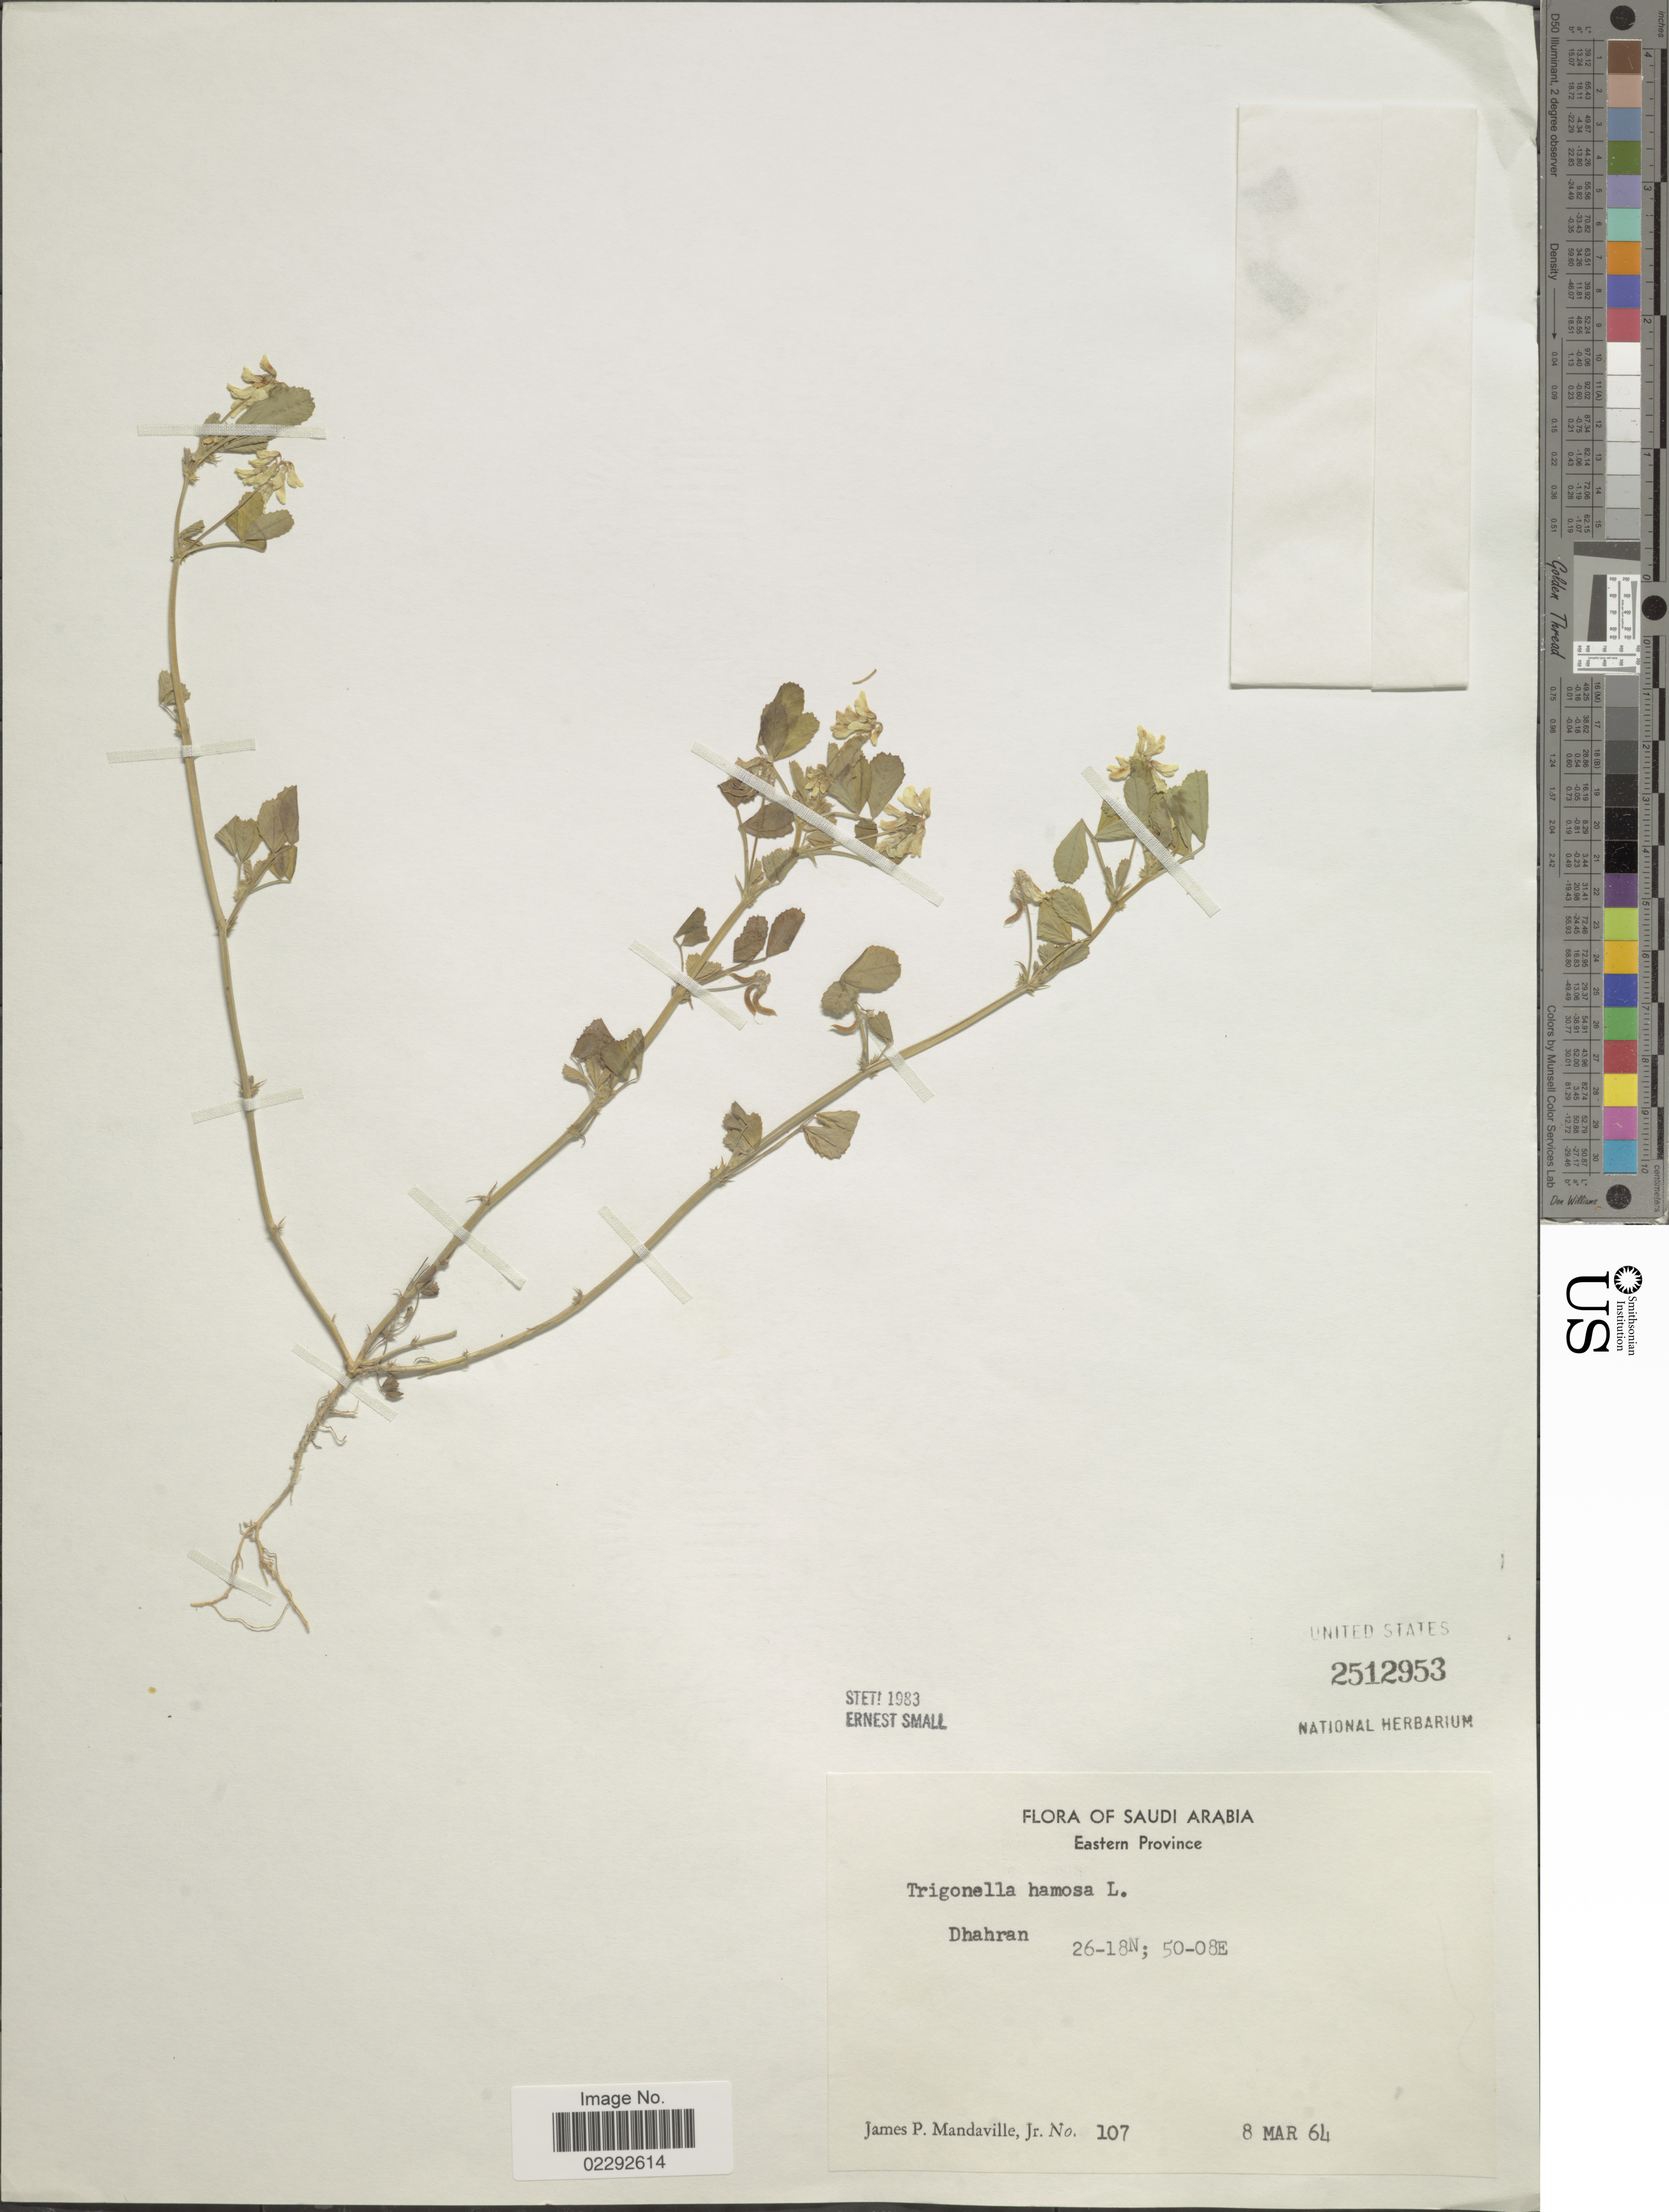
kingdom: Plantae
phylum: Tracheophyta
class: Magnoliopsida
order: Fabales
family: Fabaceae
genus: Trigonella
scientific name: Trigonella hamosa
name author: Del. ex Smith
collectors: J. Mandaville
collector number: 107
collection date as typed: Transcribed d/m/y: 8/3/64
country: Saudi Arabia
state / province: Ash Sharqiyah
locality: Eastern Province. Dhahran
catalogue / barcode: US 2512953